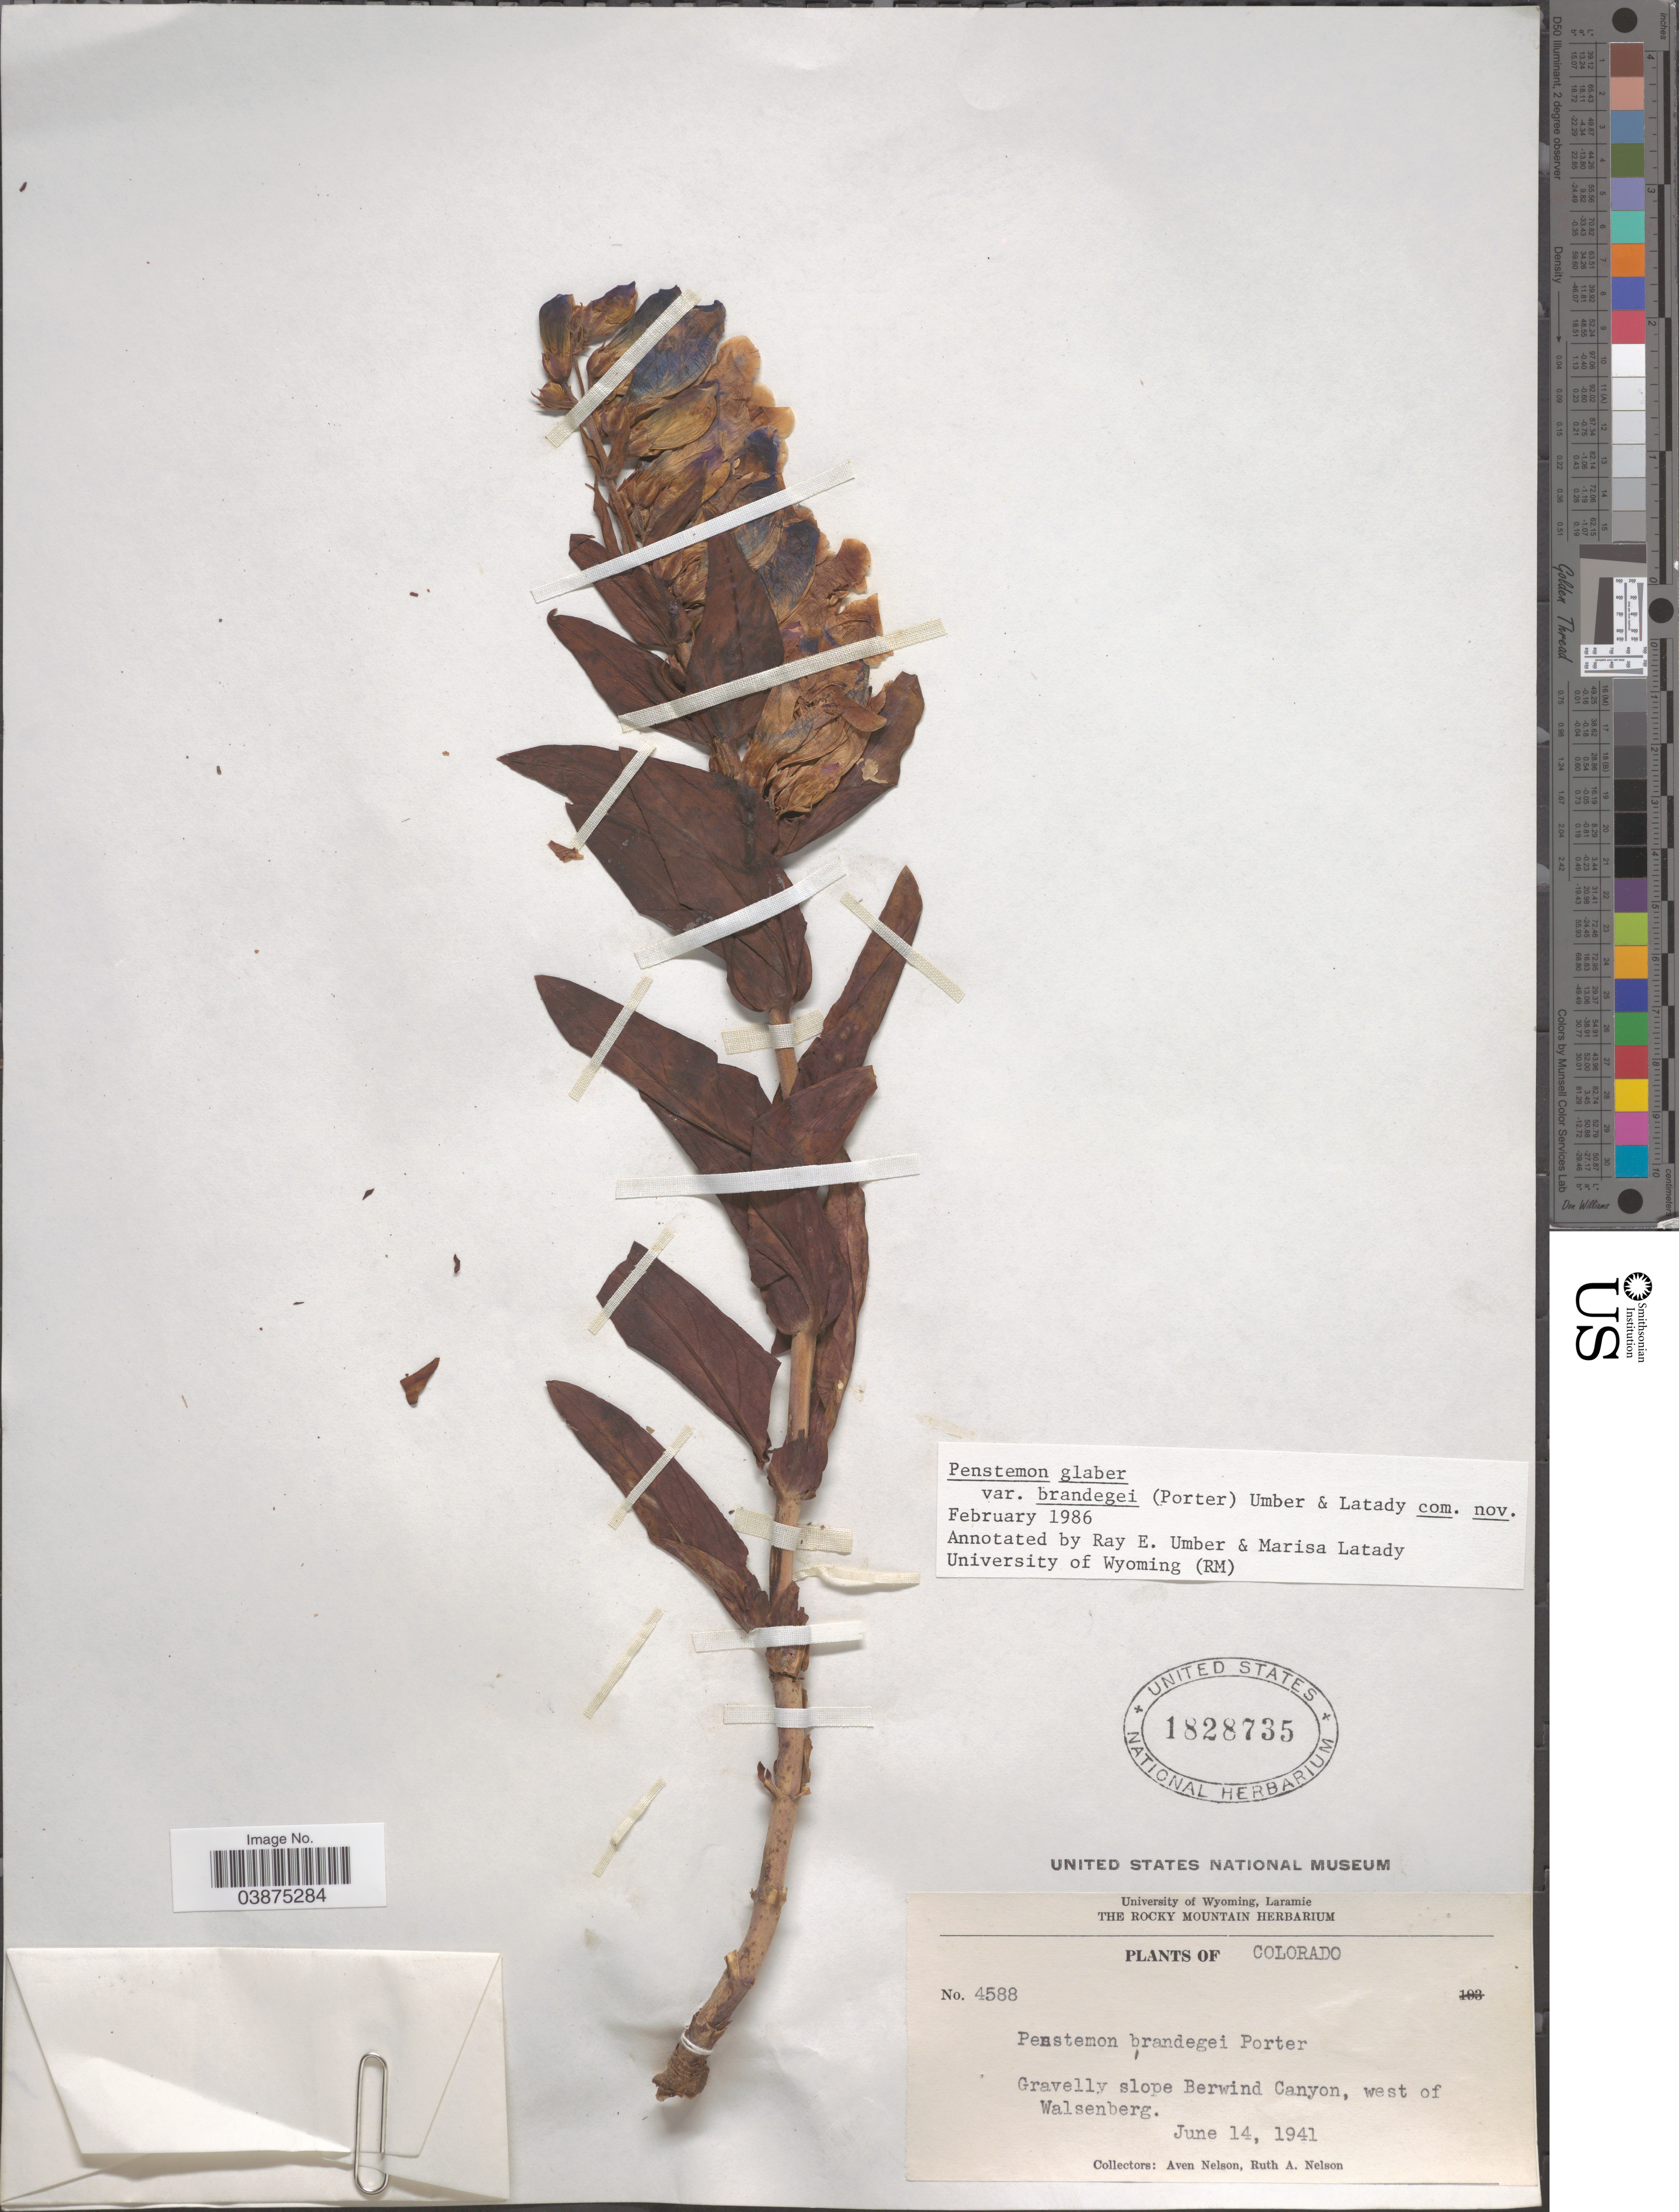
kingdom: Plantae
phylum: Tracheophyta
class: Magnoliopsida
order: Lamiales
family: Plantaginaceae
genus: Penstemon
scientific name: Penstemon glaber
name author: Pursh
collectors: A. Nelson & R. A. Nelson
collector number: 4588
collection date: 1941-06-14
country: United States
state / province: Colorado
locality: Gravelly slope Berwind Canyon, west of Walsenberg.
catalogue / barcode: US 1828735